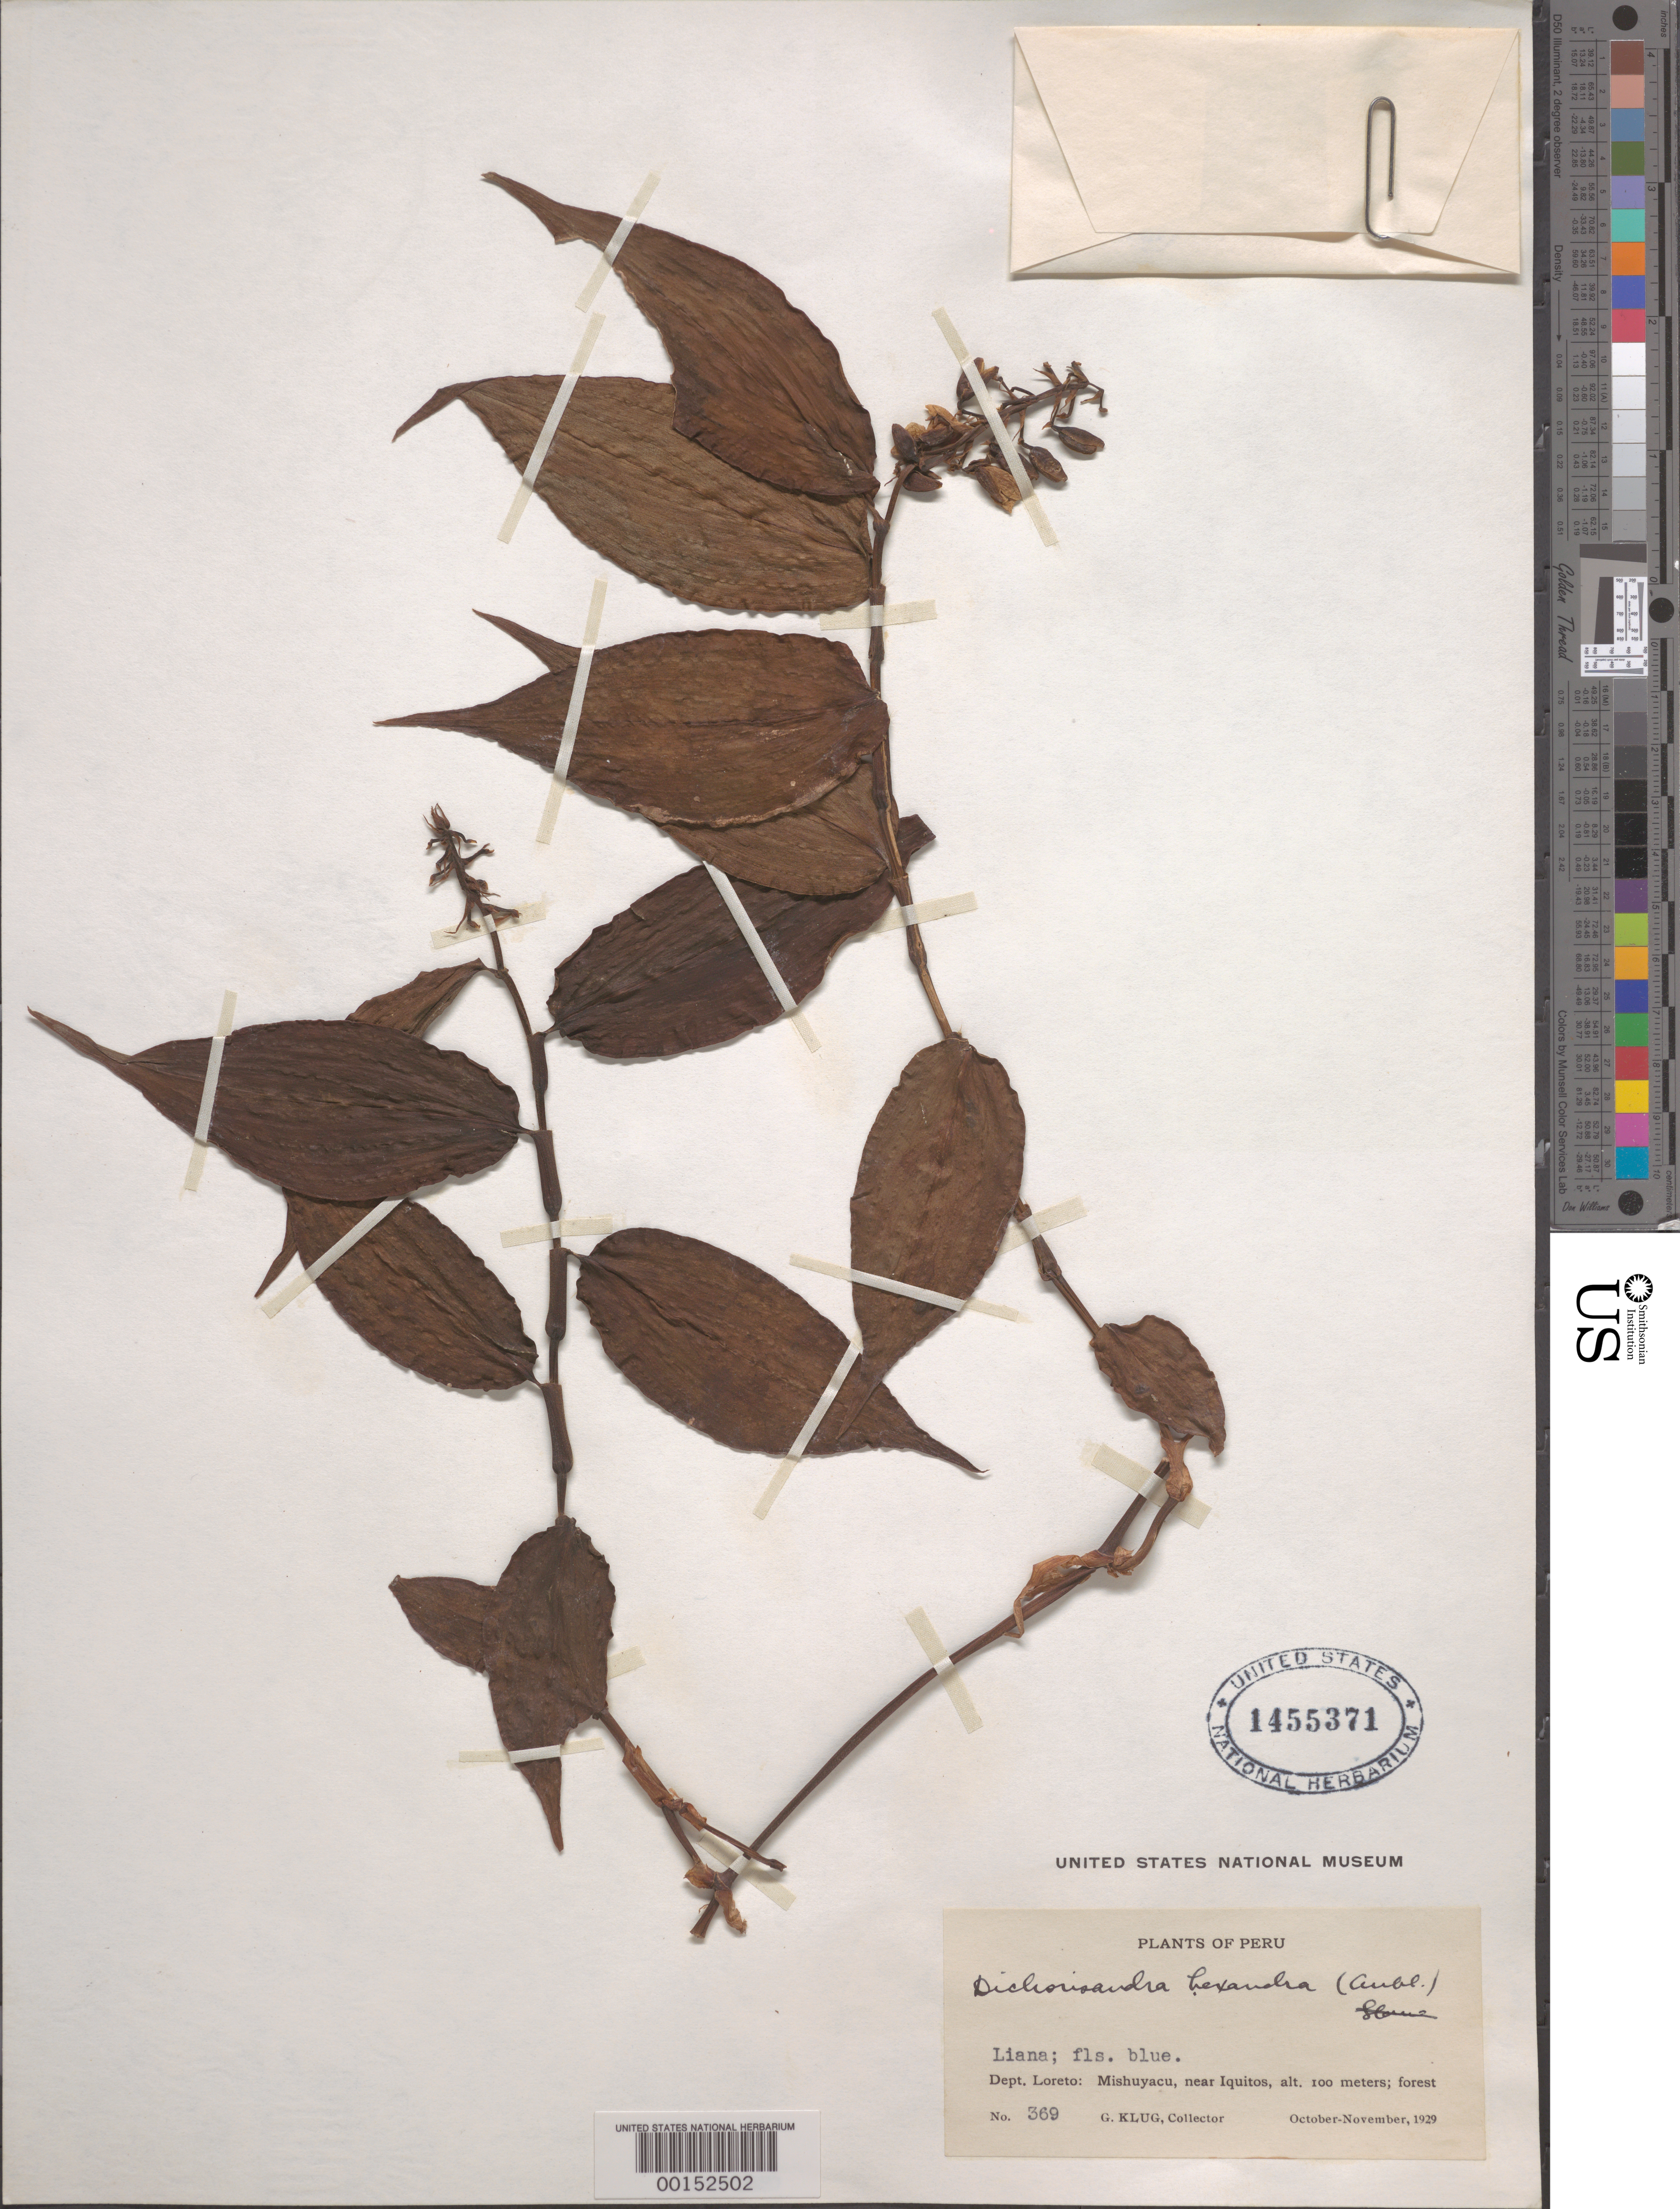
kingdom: Plantae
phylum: Tracheophyta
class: Liliopsida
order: Commelinales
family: Commelinaceae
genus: Dichorisandra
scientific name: Dichorisandra hexandra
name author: (Aubl.) Standl.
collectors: G. Klug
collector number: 369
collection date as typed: Oct 1929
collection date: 1929-10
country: Peru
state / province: Loreto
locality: Mishuyacu, near Iquitos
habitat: Forest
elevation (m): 100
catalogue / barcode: US 1455371